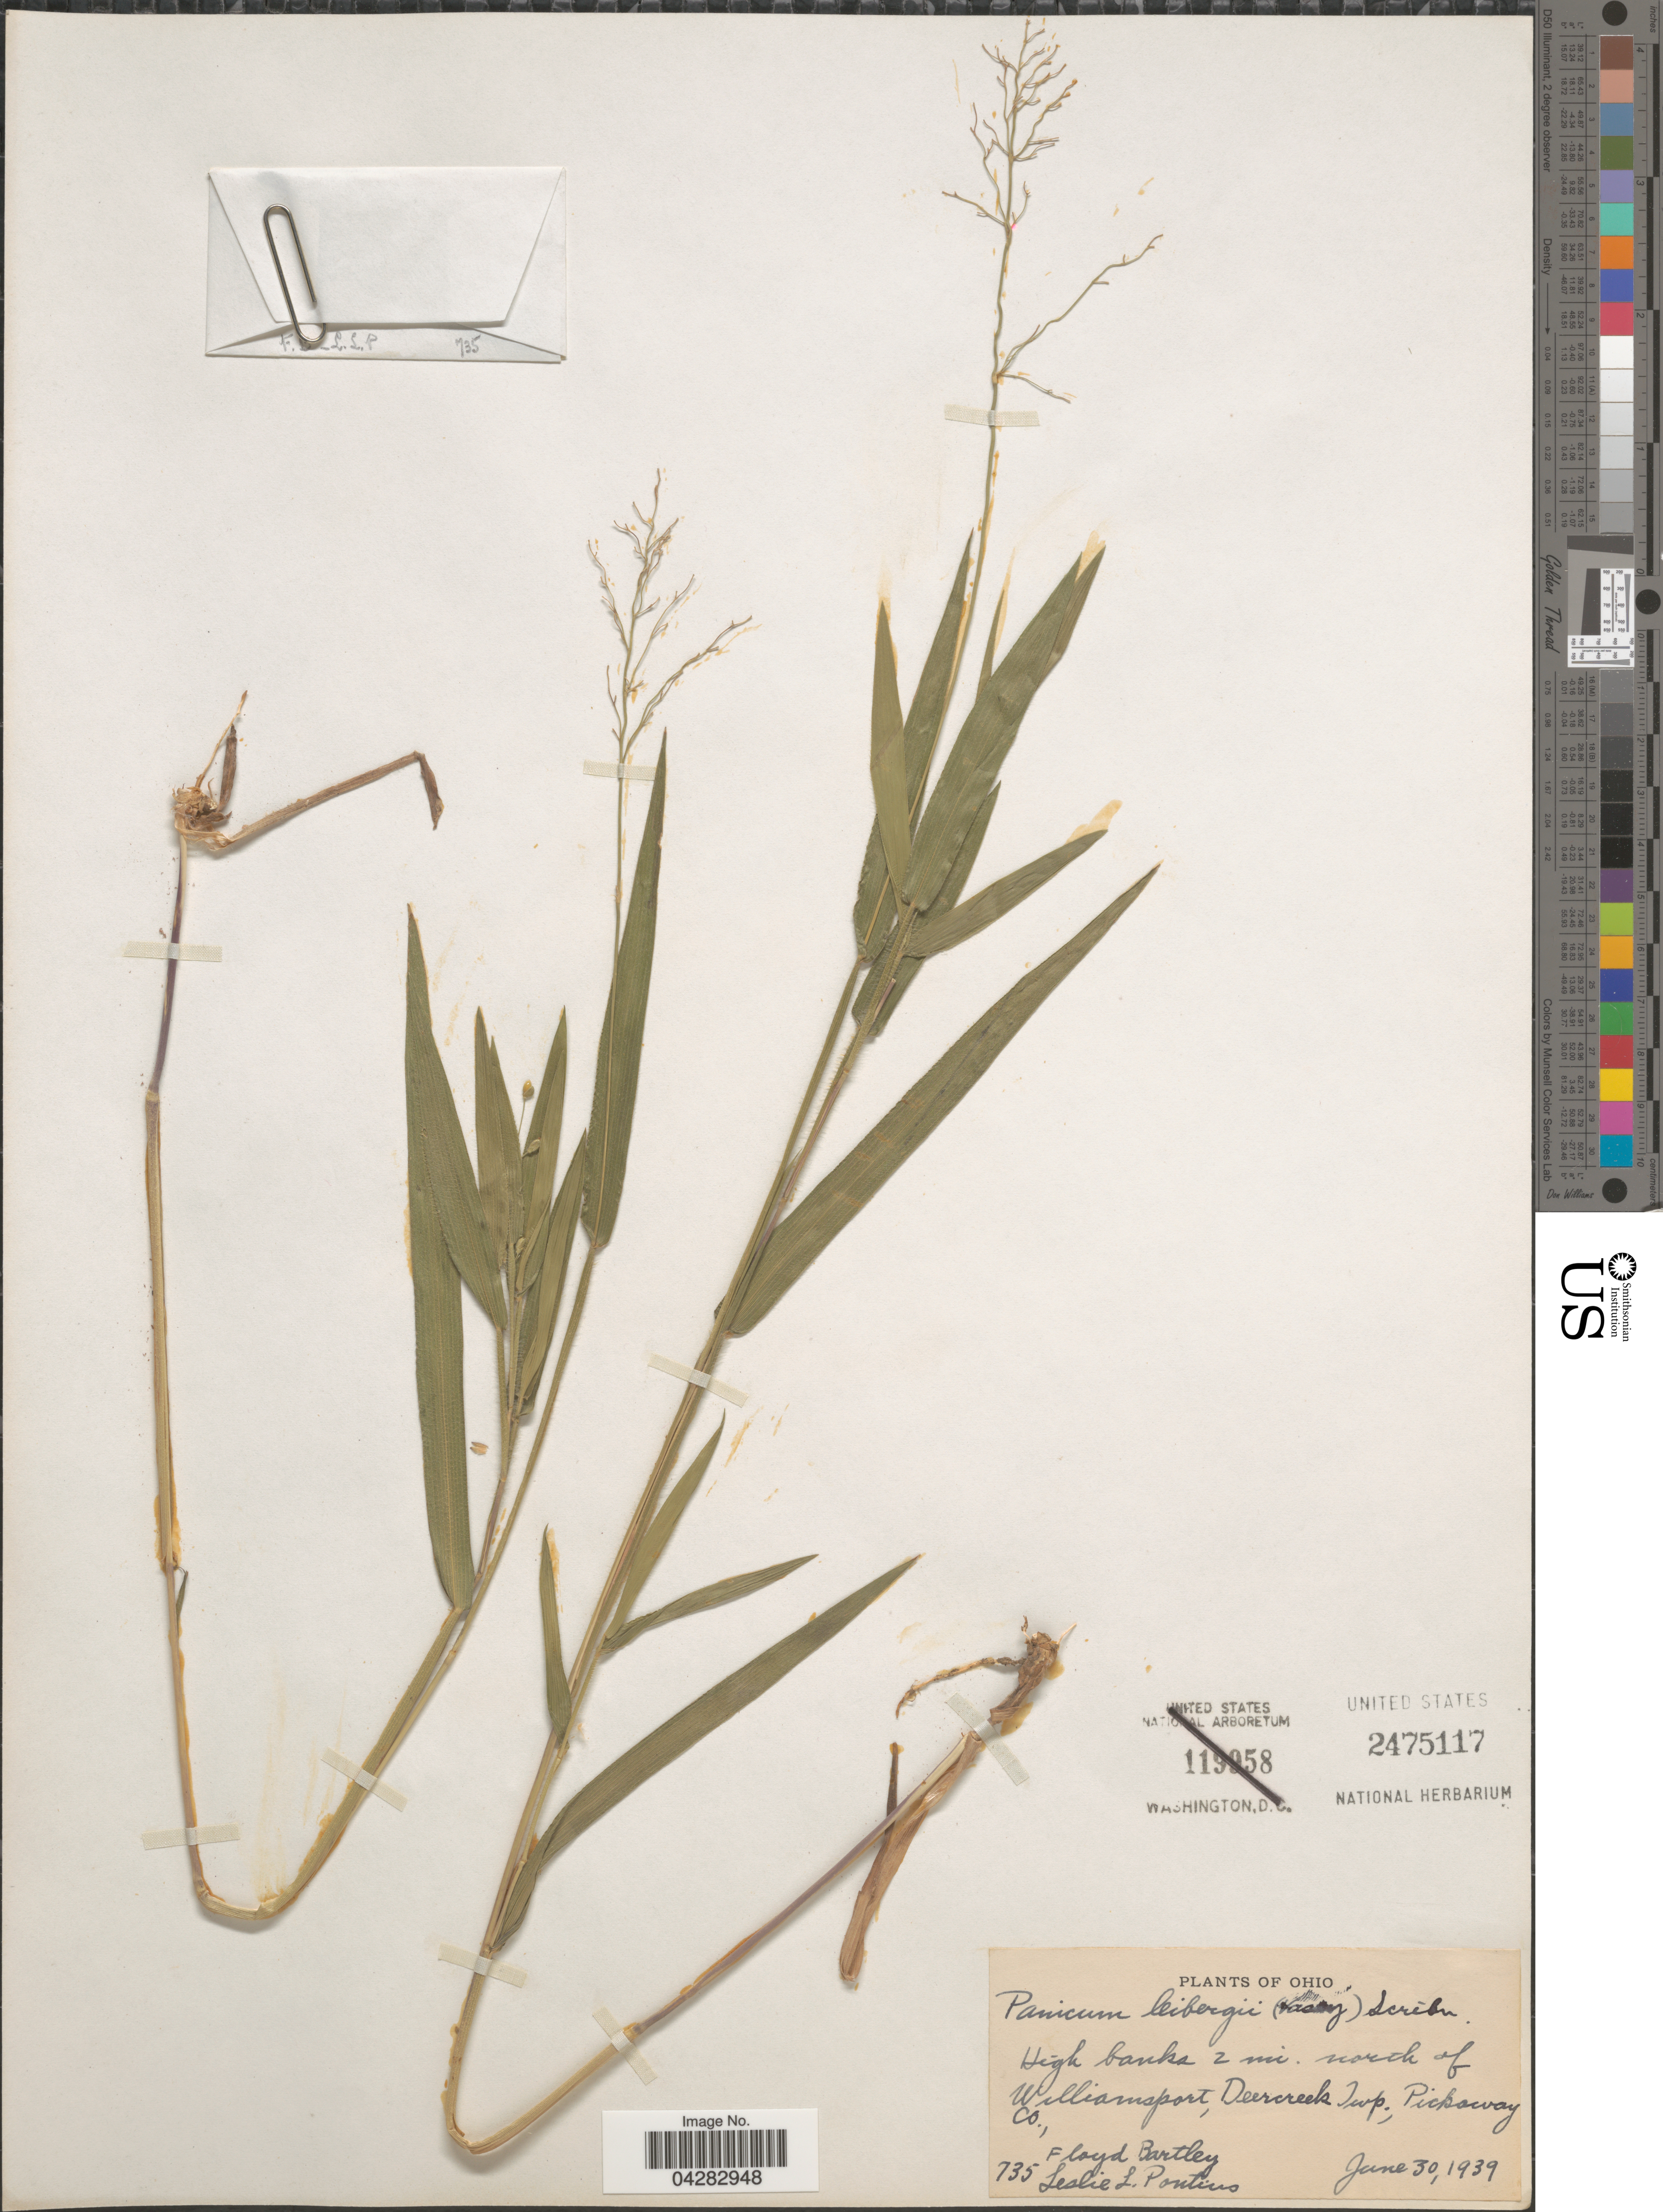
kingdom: Plantae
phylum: Tracheophyta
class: Liliopsida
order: Poales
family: Poaceae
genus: Dichanthelium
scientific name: Dichanthelium leibergii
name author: (Vasey) Gould & C.A. Clark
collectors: F. Bartley & L. Pontius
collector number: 735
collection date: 1939-06-30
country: United States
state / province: Ohio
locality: High banks 2 mi. north of Williamsport, Deercreek Twp., Pickaway Co.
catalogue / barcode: US 2475117